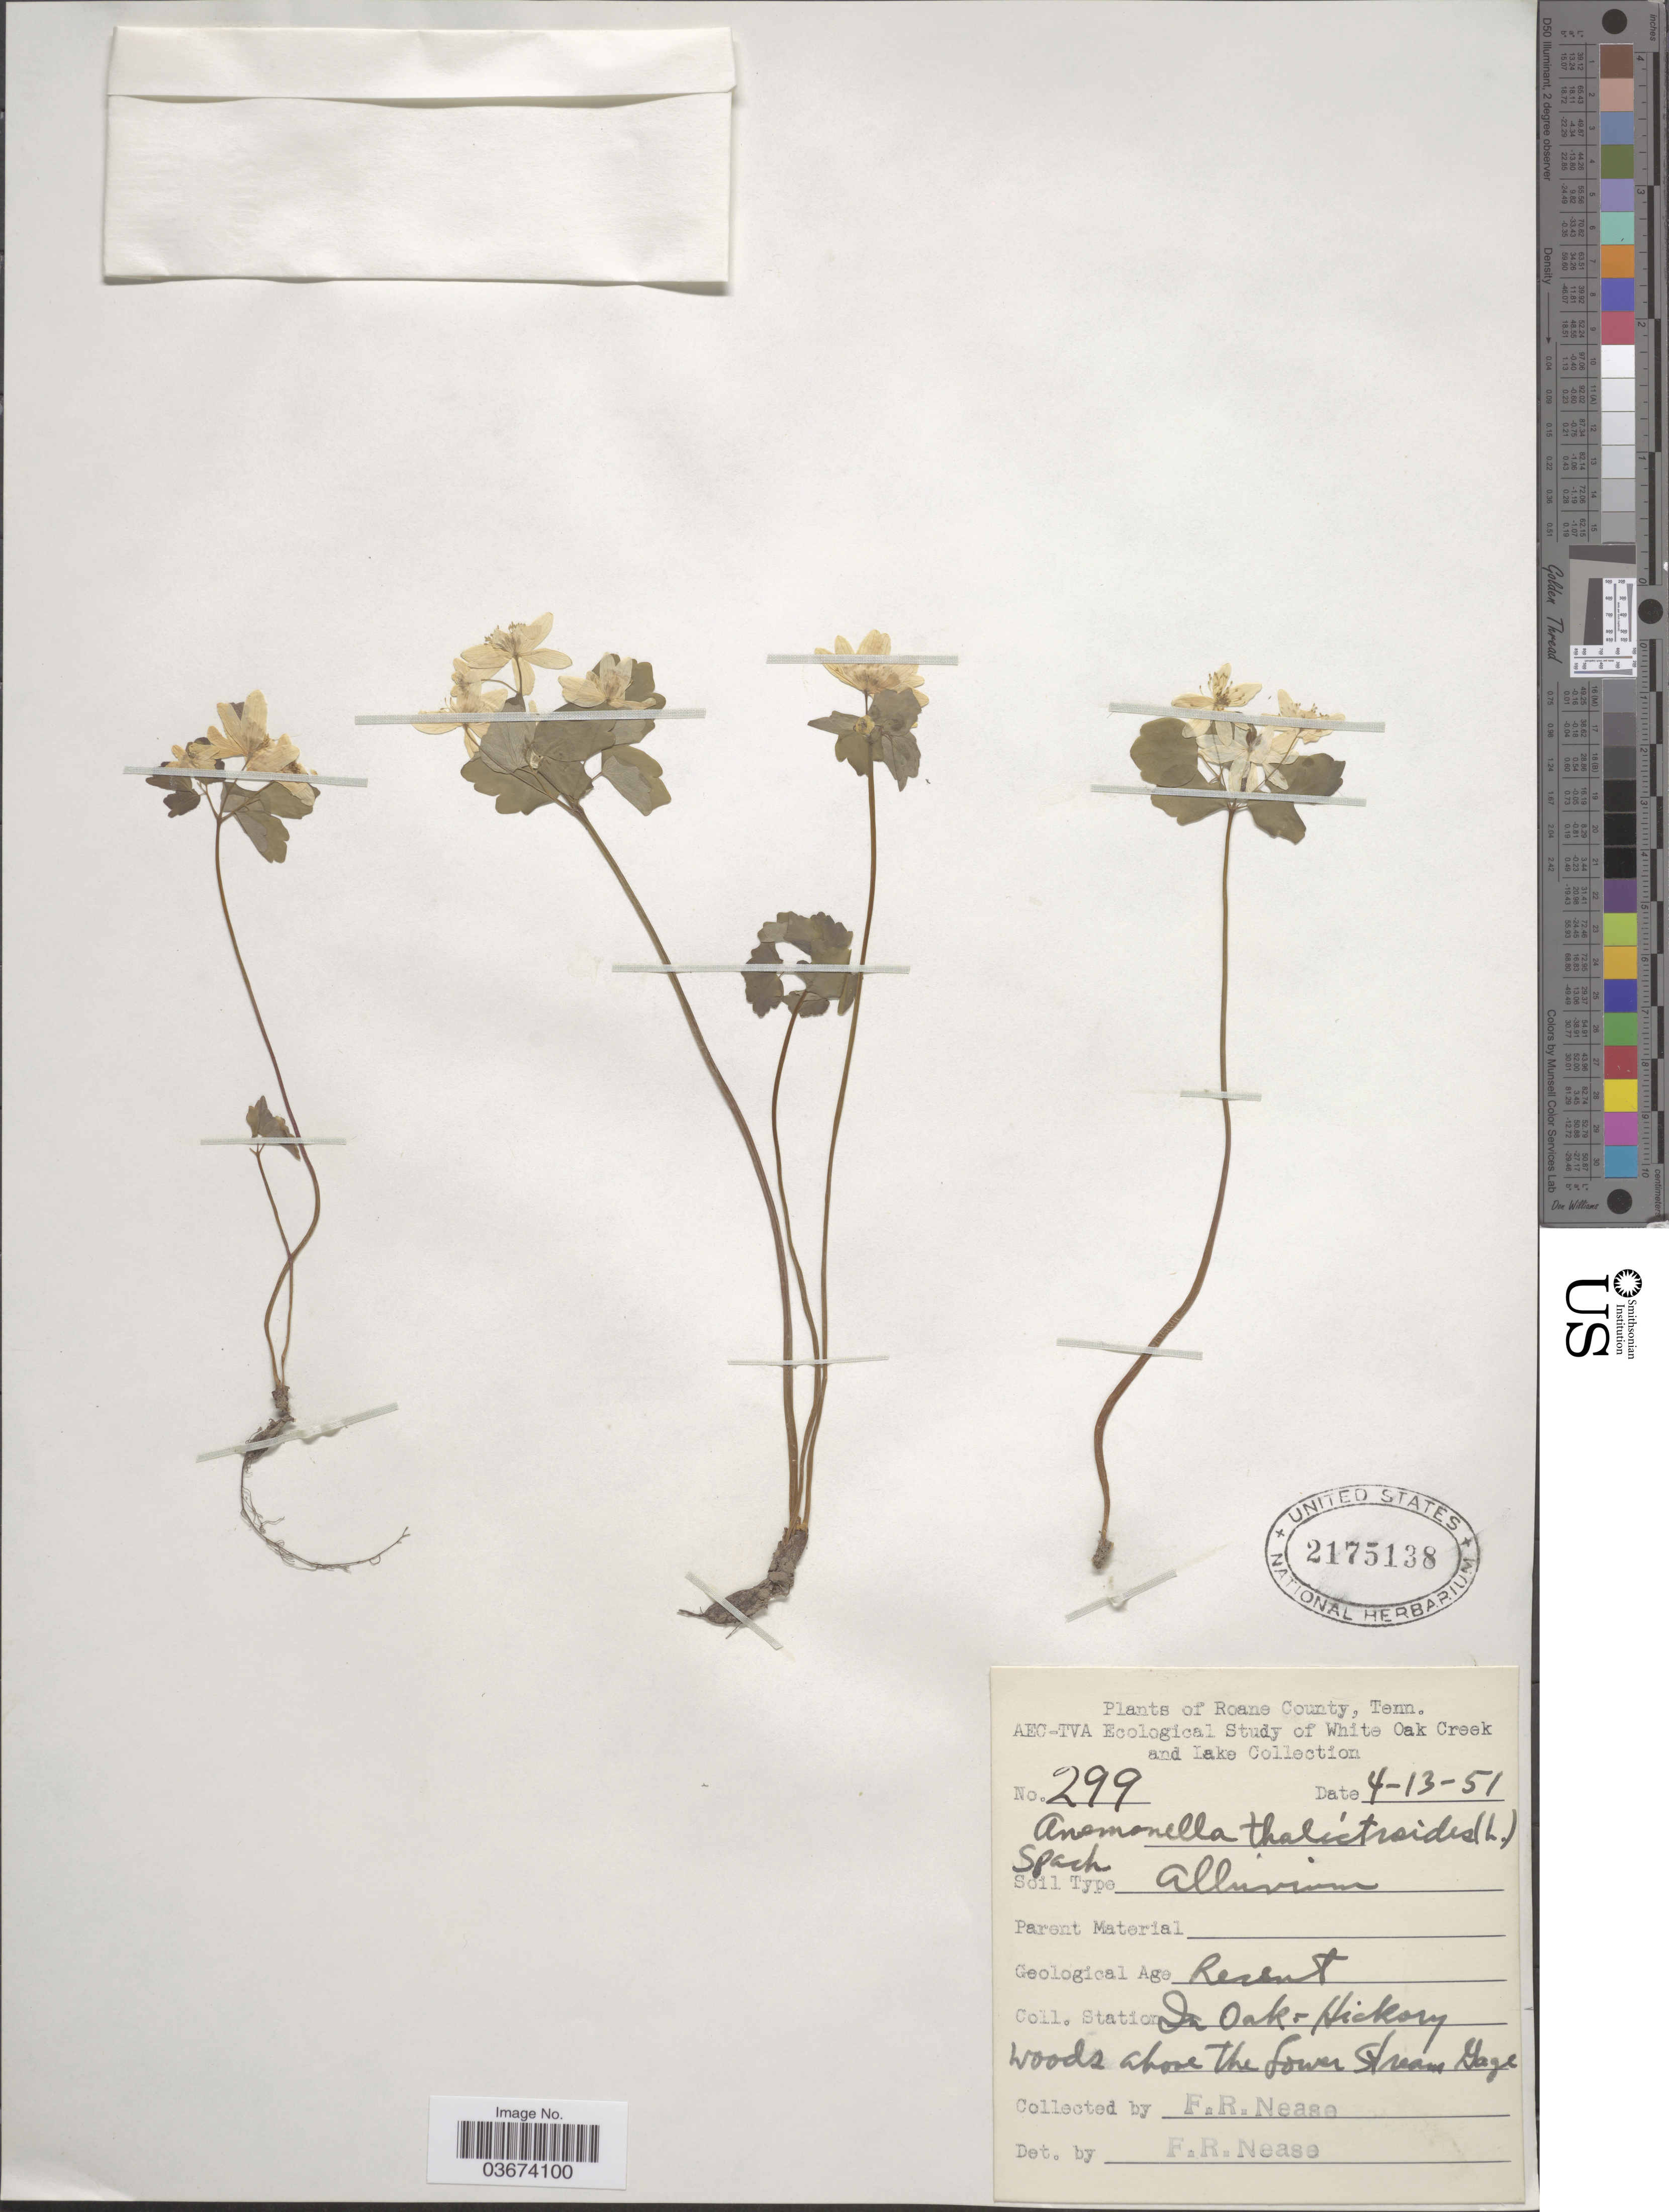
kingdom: Plantae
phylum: Tracheophyta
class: Magnoliopsida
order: Ranunculales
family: Ranunculaceae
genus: Thalictrum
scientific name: Thalictrum thalictroides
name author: (L.) A.J. Eames & B. Boivin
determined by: Strong, M. T., (US), Smithsonian Institution - National Museum of Natural History (UNITED STATES)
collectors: F. Nease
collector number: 299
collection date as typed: Transcribed d/m/y: 13/4/51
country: United States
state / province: Tennessee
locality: Roane County. Station In Oak-Hickory woods above the Lower Stream Gage.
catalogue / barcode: US 2175138